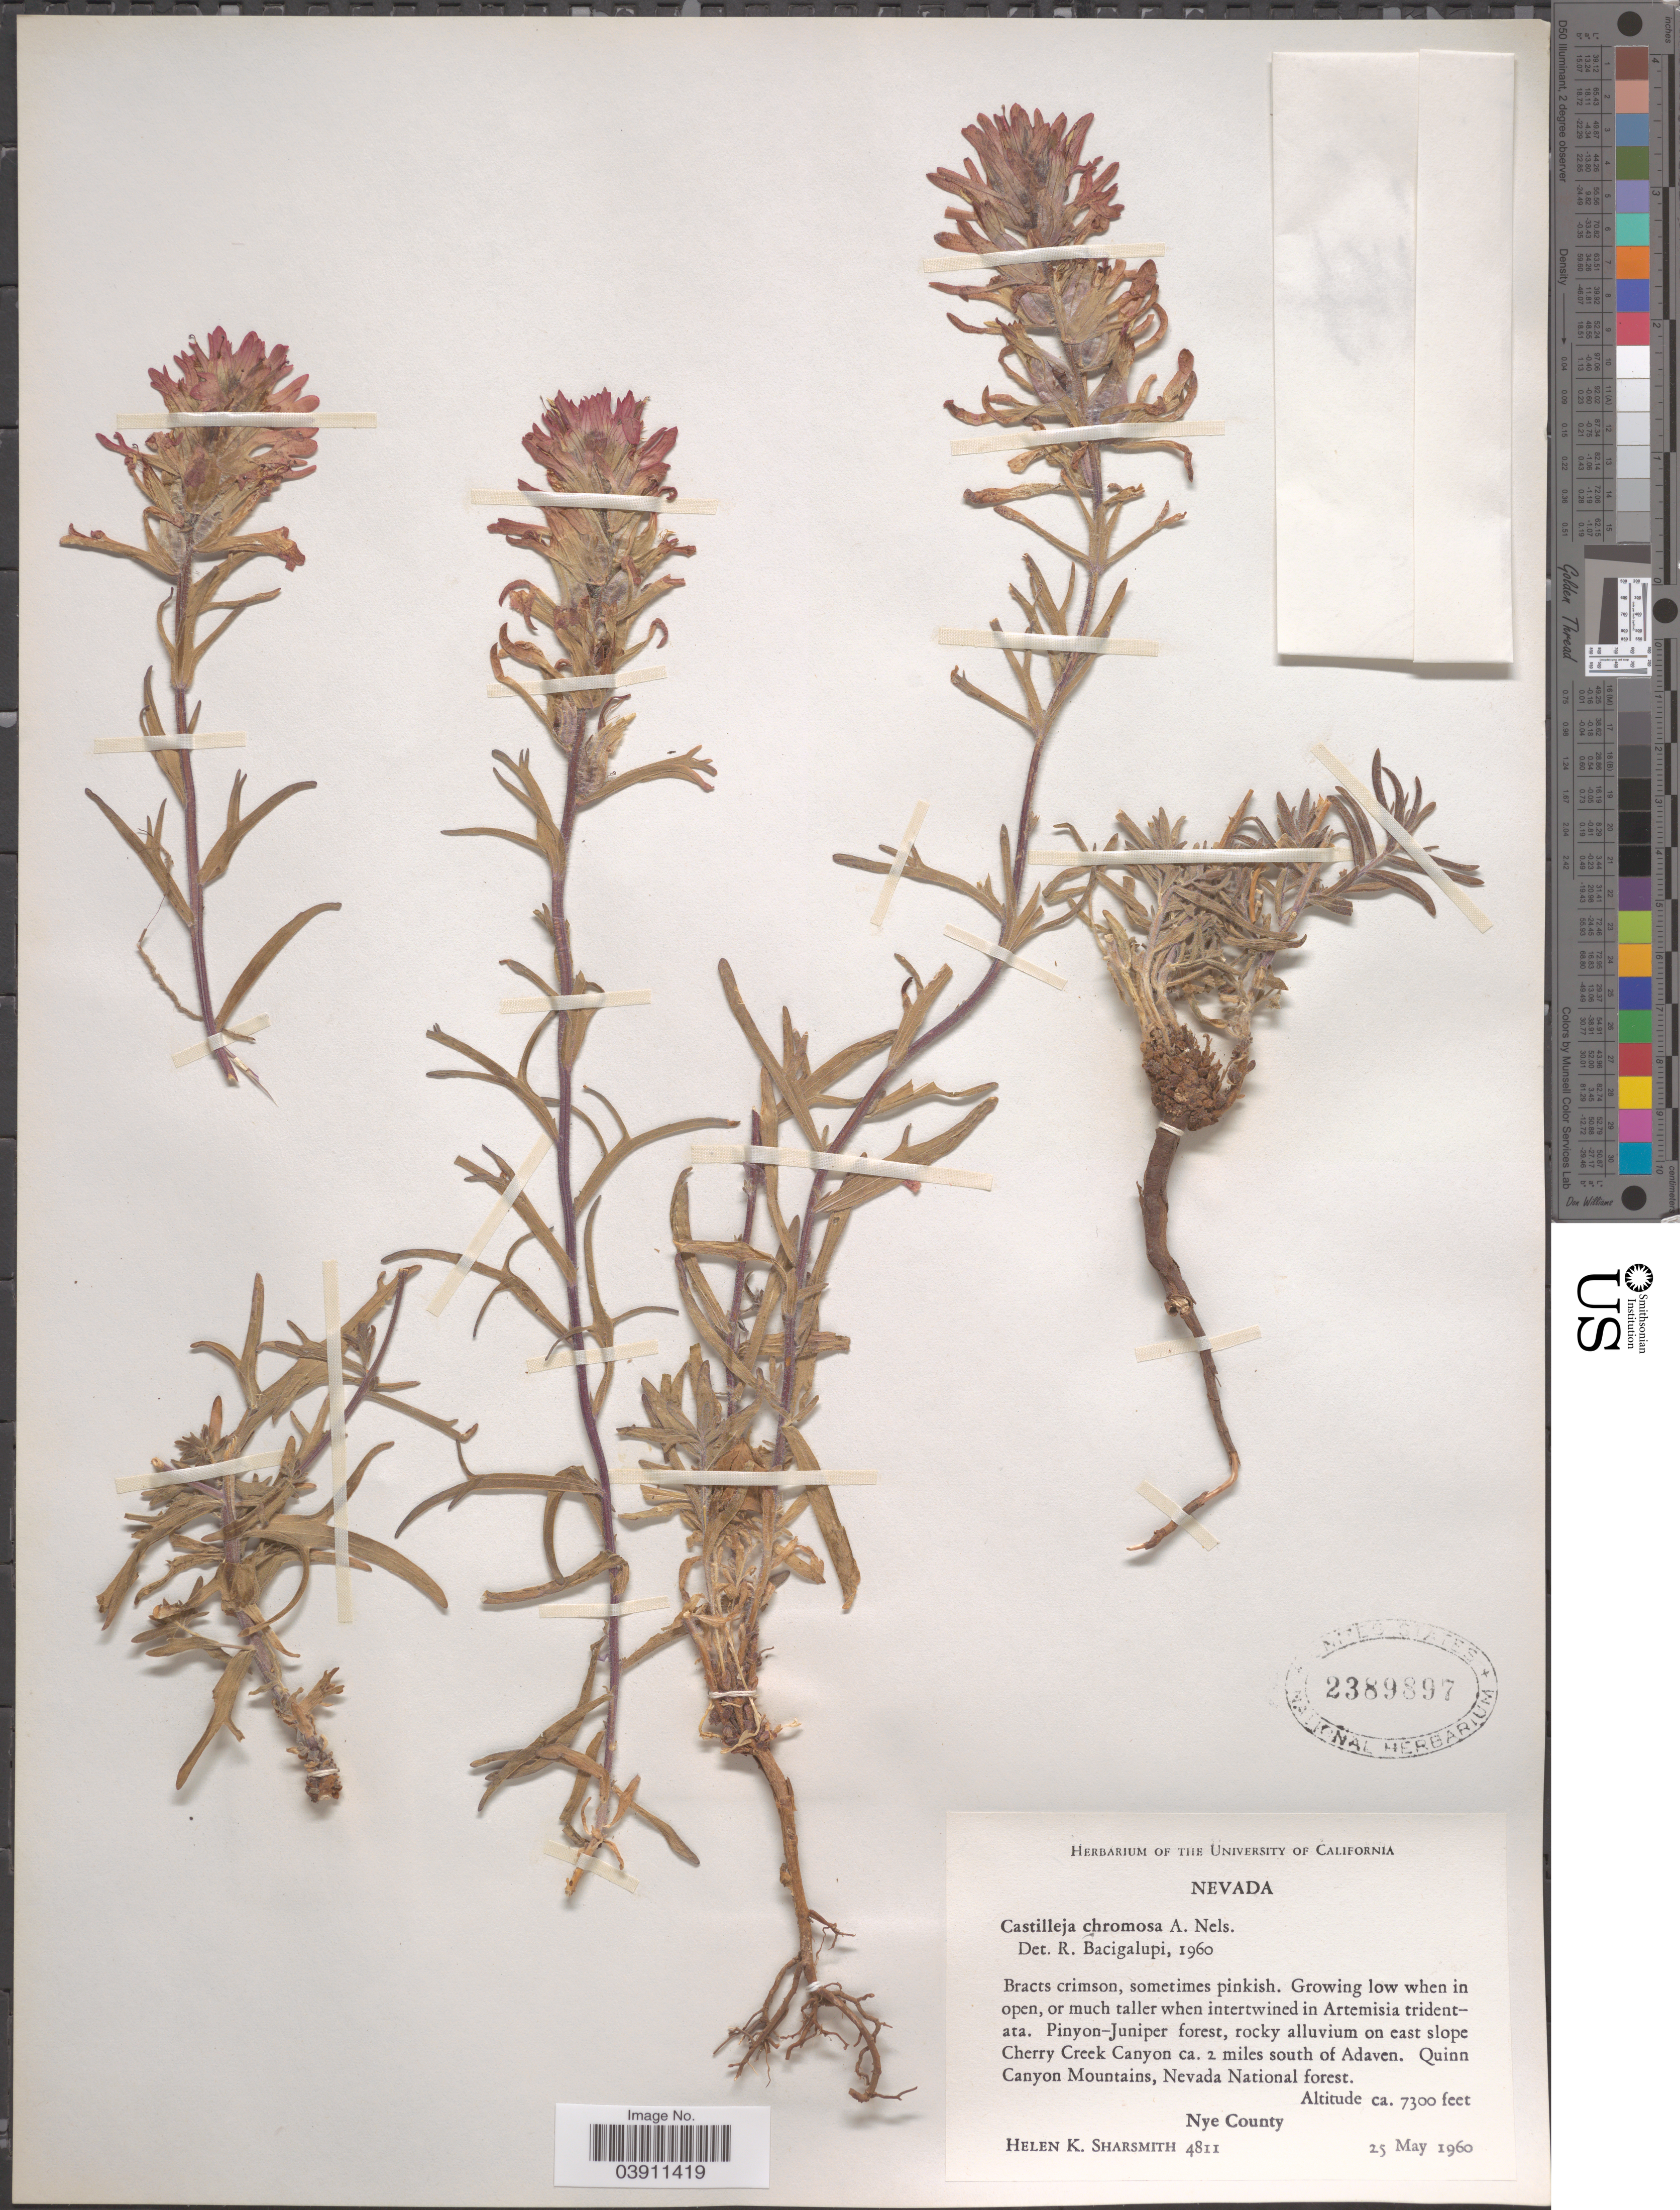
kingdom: Plantae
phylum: Tracheophyta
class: Magnoliopsida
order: Lamiales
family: Orobanchaceae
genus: Castilleja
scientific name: Castilleja chromosa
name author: A. Nelson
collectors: H. Sharsmith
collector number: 4811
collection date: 1960-05-25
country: United States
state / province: Nevada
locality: Pinyon-Juniper forest. On east slope Cherry Creek Canyon ca. 2 miles south of Adaven. Quinn Canyon Mountains, Nevada National forest. Nye County.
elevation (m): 2225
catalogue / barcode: US 2389897